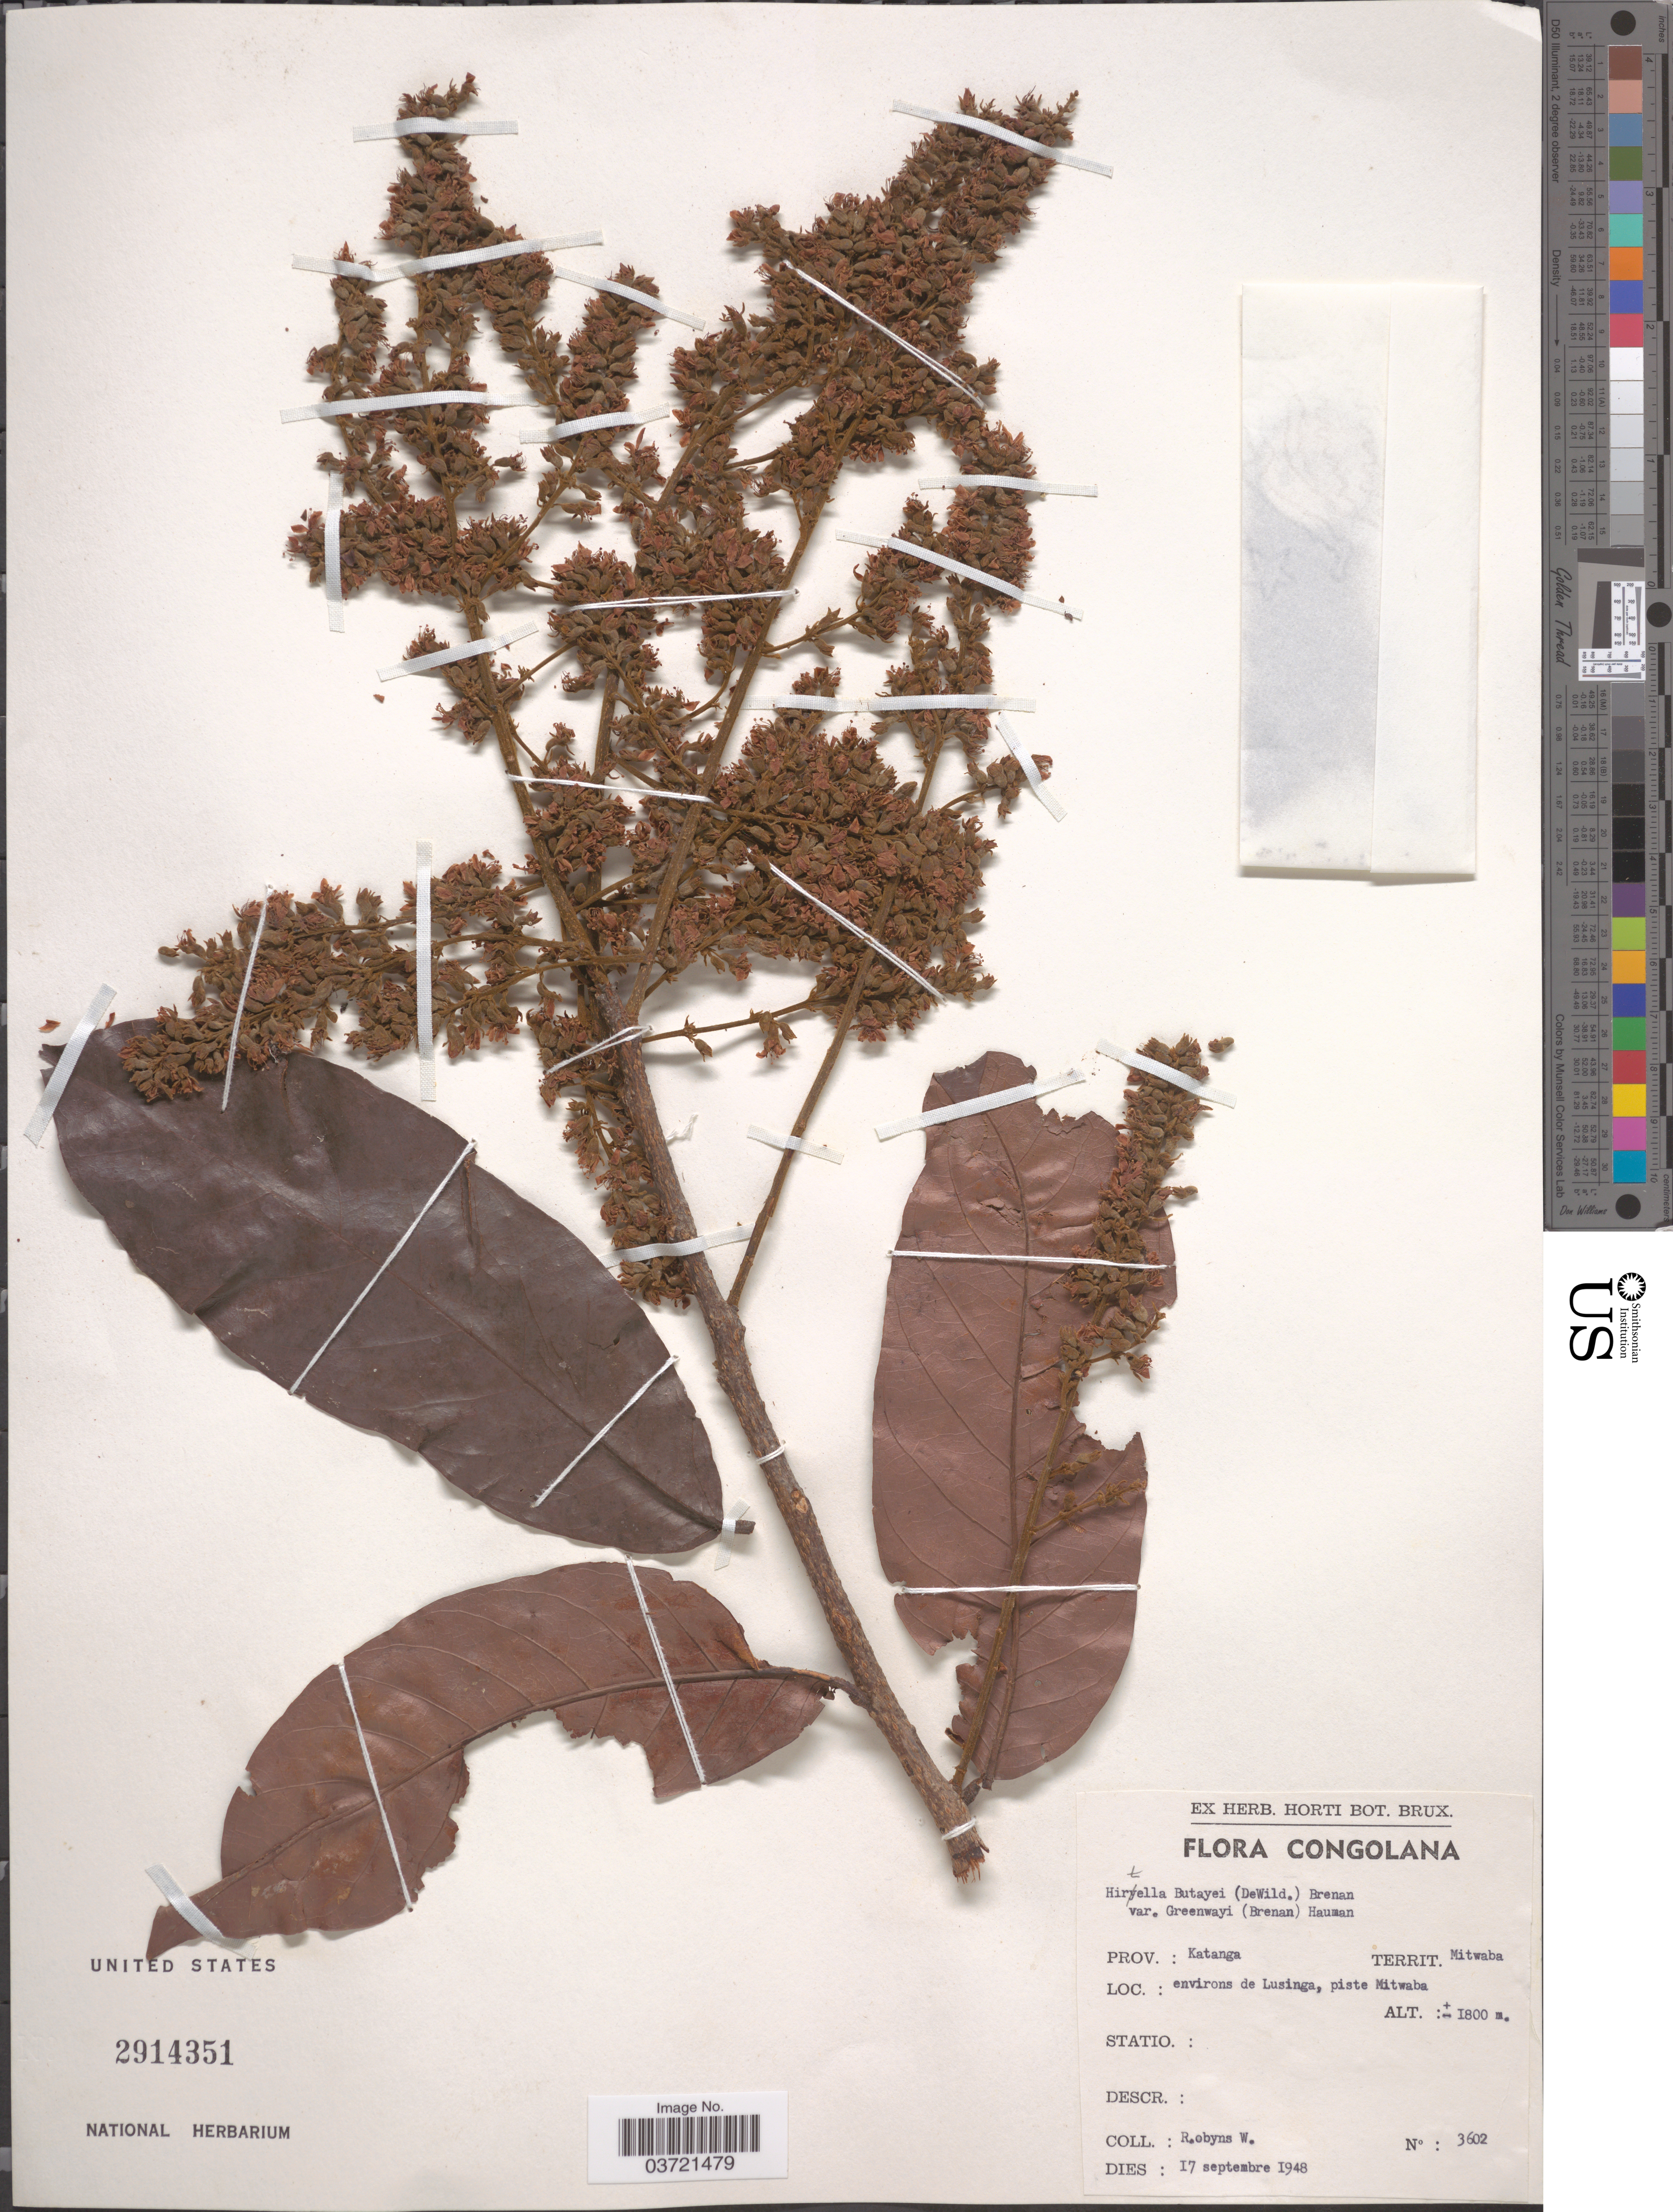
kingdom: Plantae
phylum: Tracheophyta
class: Magnoliopsida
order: Malpighiales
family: Chrysobalanaceae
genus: Hirtella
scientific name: Hirtella butayei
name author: (De Wild.) Brenan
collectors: W. Robyns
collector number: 3602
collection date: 1948-09-17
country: Congo, Democratic Republic of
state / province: Haut-Katanga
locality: Congolana. Territ. Mitwaba, environs de Lusinga, piste Mitwaba.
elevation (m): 1800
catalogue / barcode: US 2914351